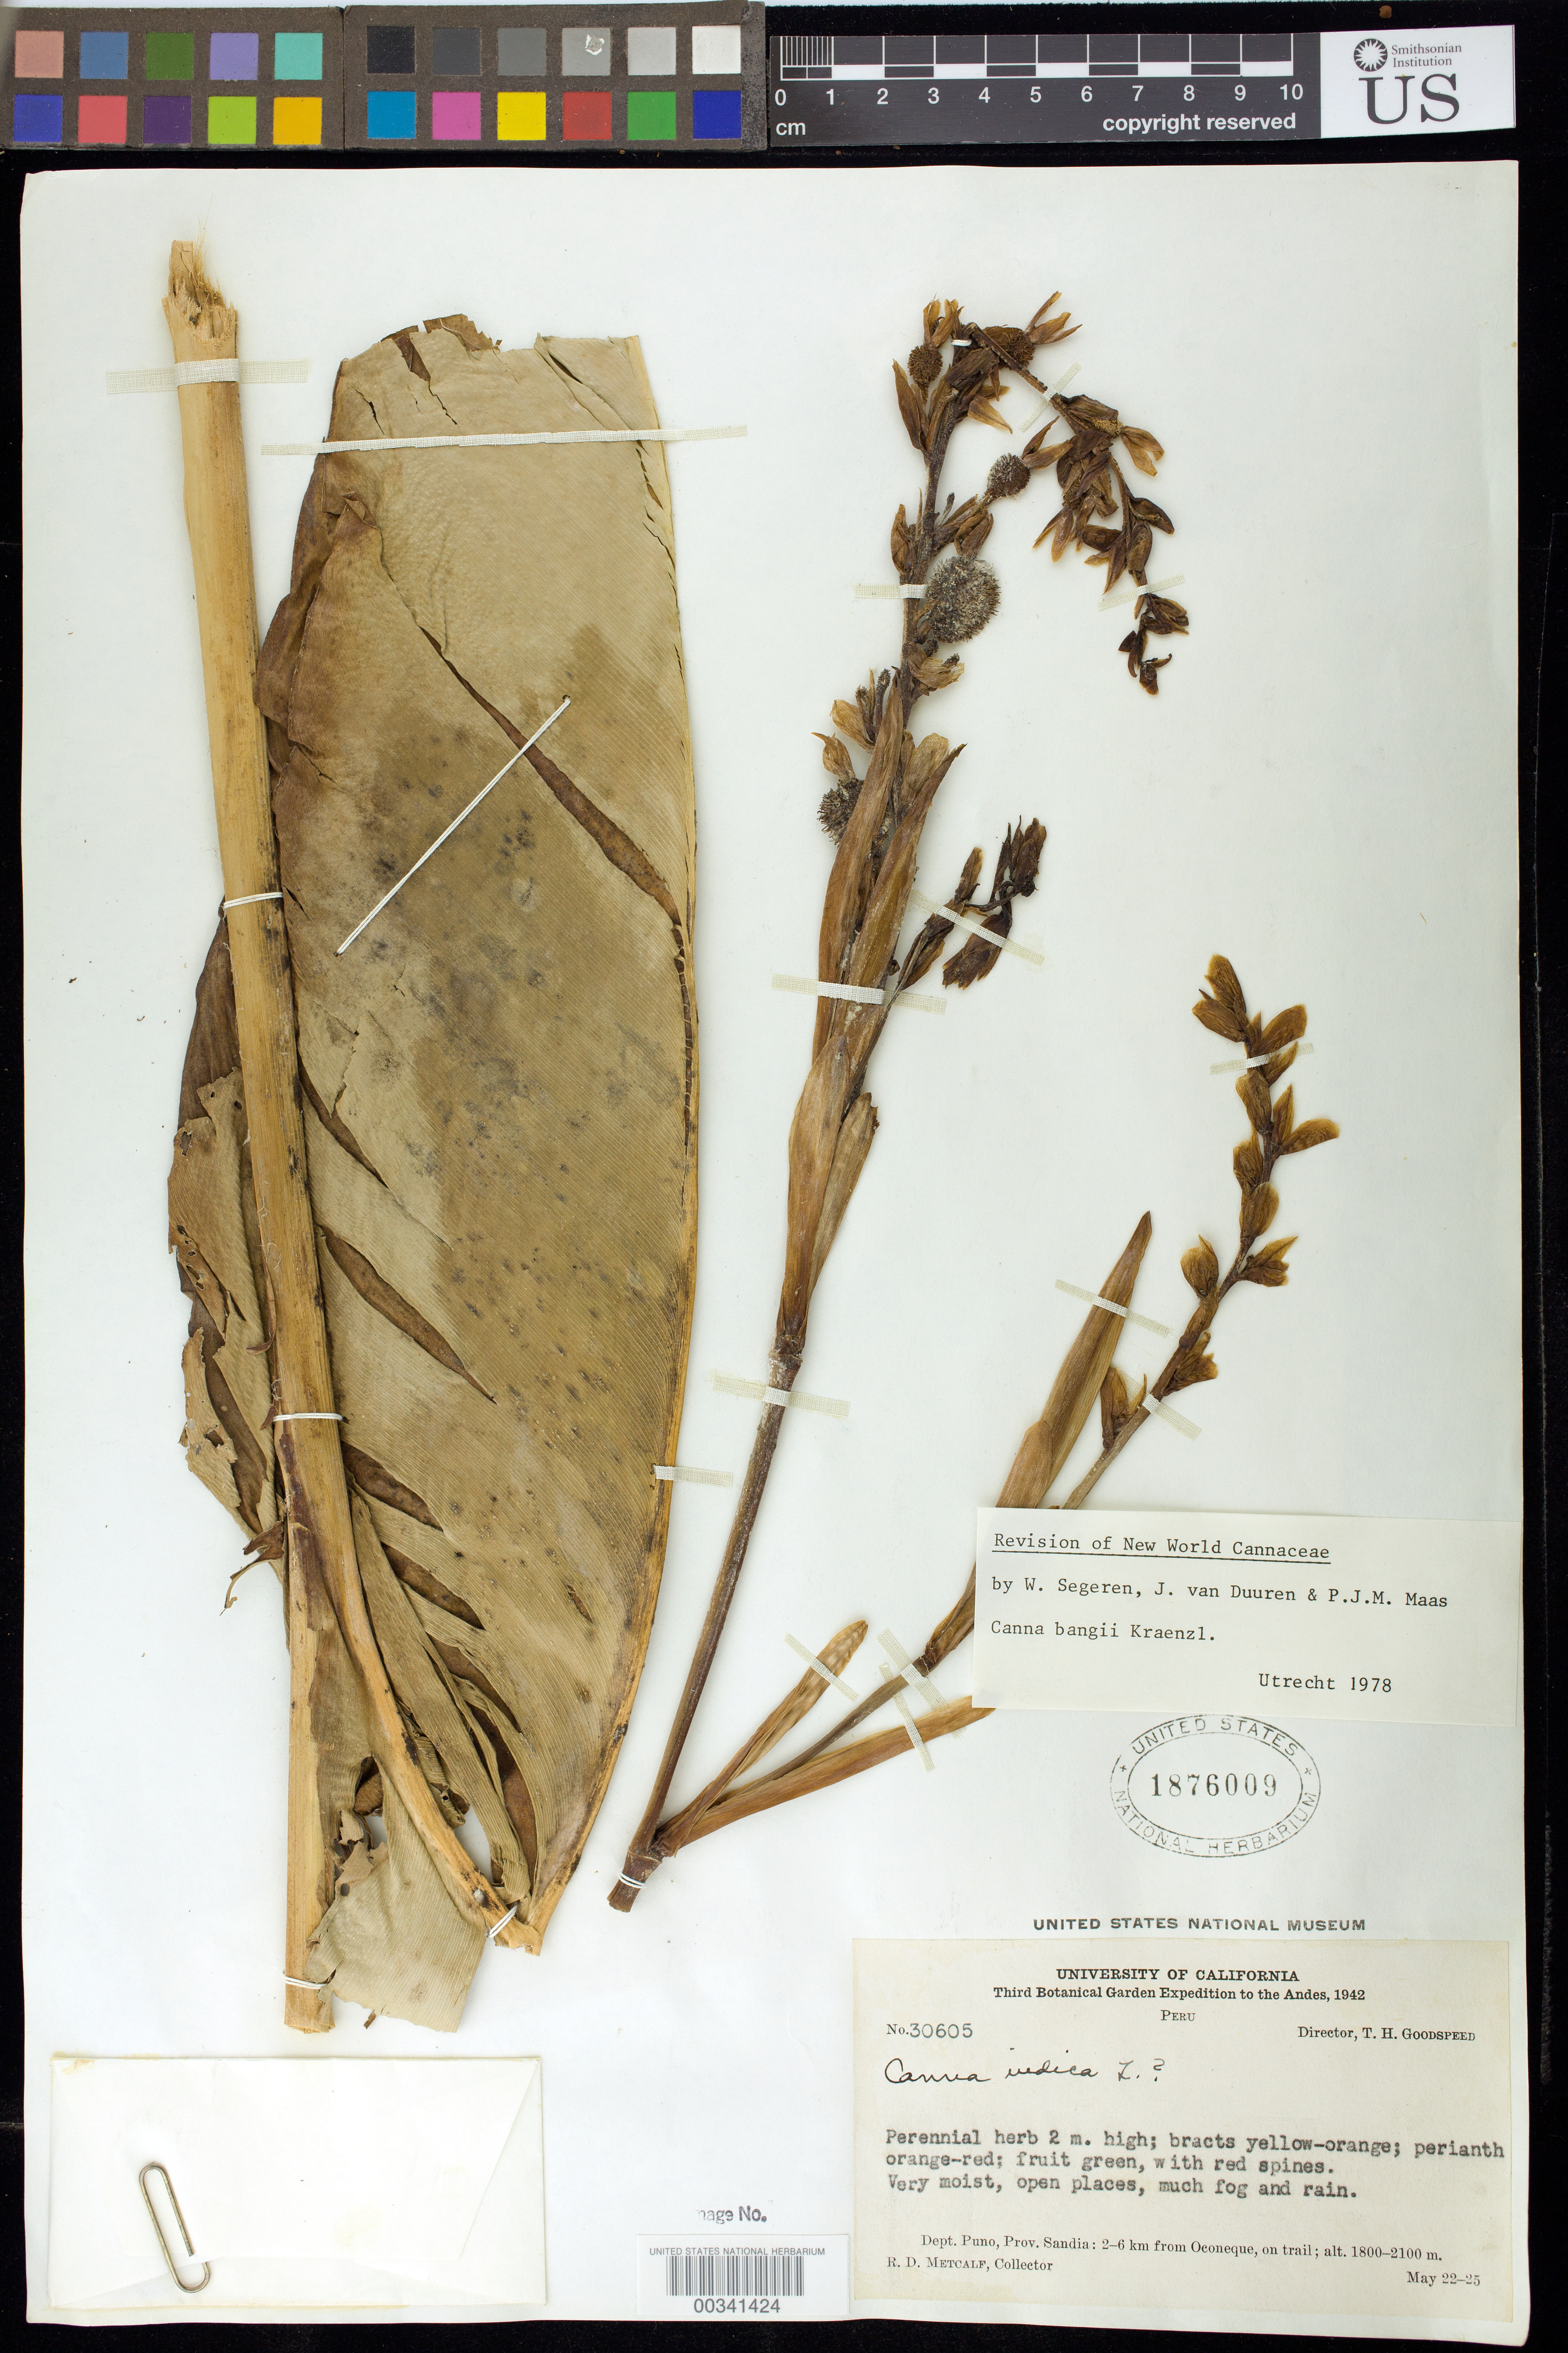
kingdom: Plantae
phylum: Tracheophyta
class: Liliopsida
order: Zingiberales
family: Cannaceae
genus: Canna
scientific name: Canna bangii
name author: Kraenzl. in Engl.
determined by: Segeren, W.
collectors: R. D. Metcalf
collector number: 30605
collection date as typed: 22 May 1942 to 25 May 1942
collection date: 1942-05-22/1942-05-25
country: Peru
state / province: Puno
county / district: Sandia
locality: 2-6 km from Oconeque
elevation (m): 1800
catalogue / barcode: US 1876009